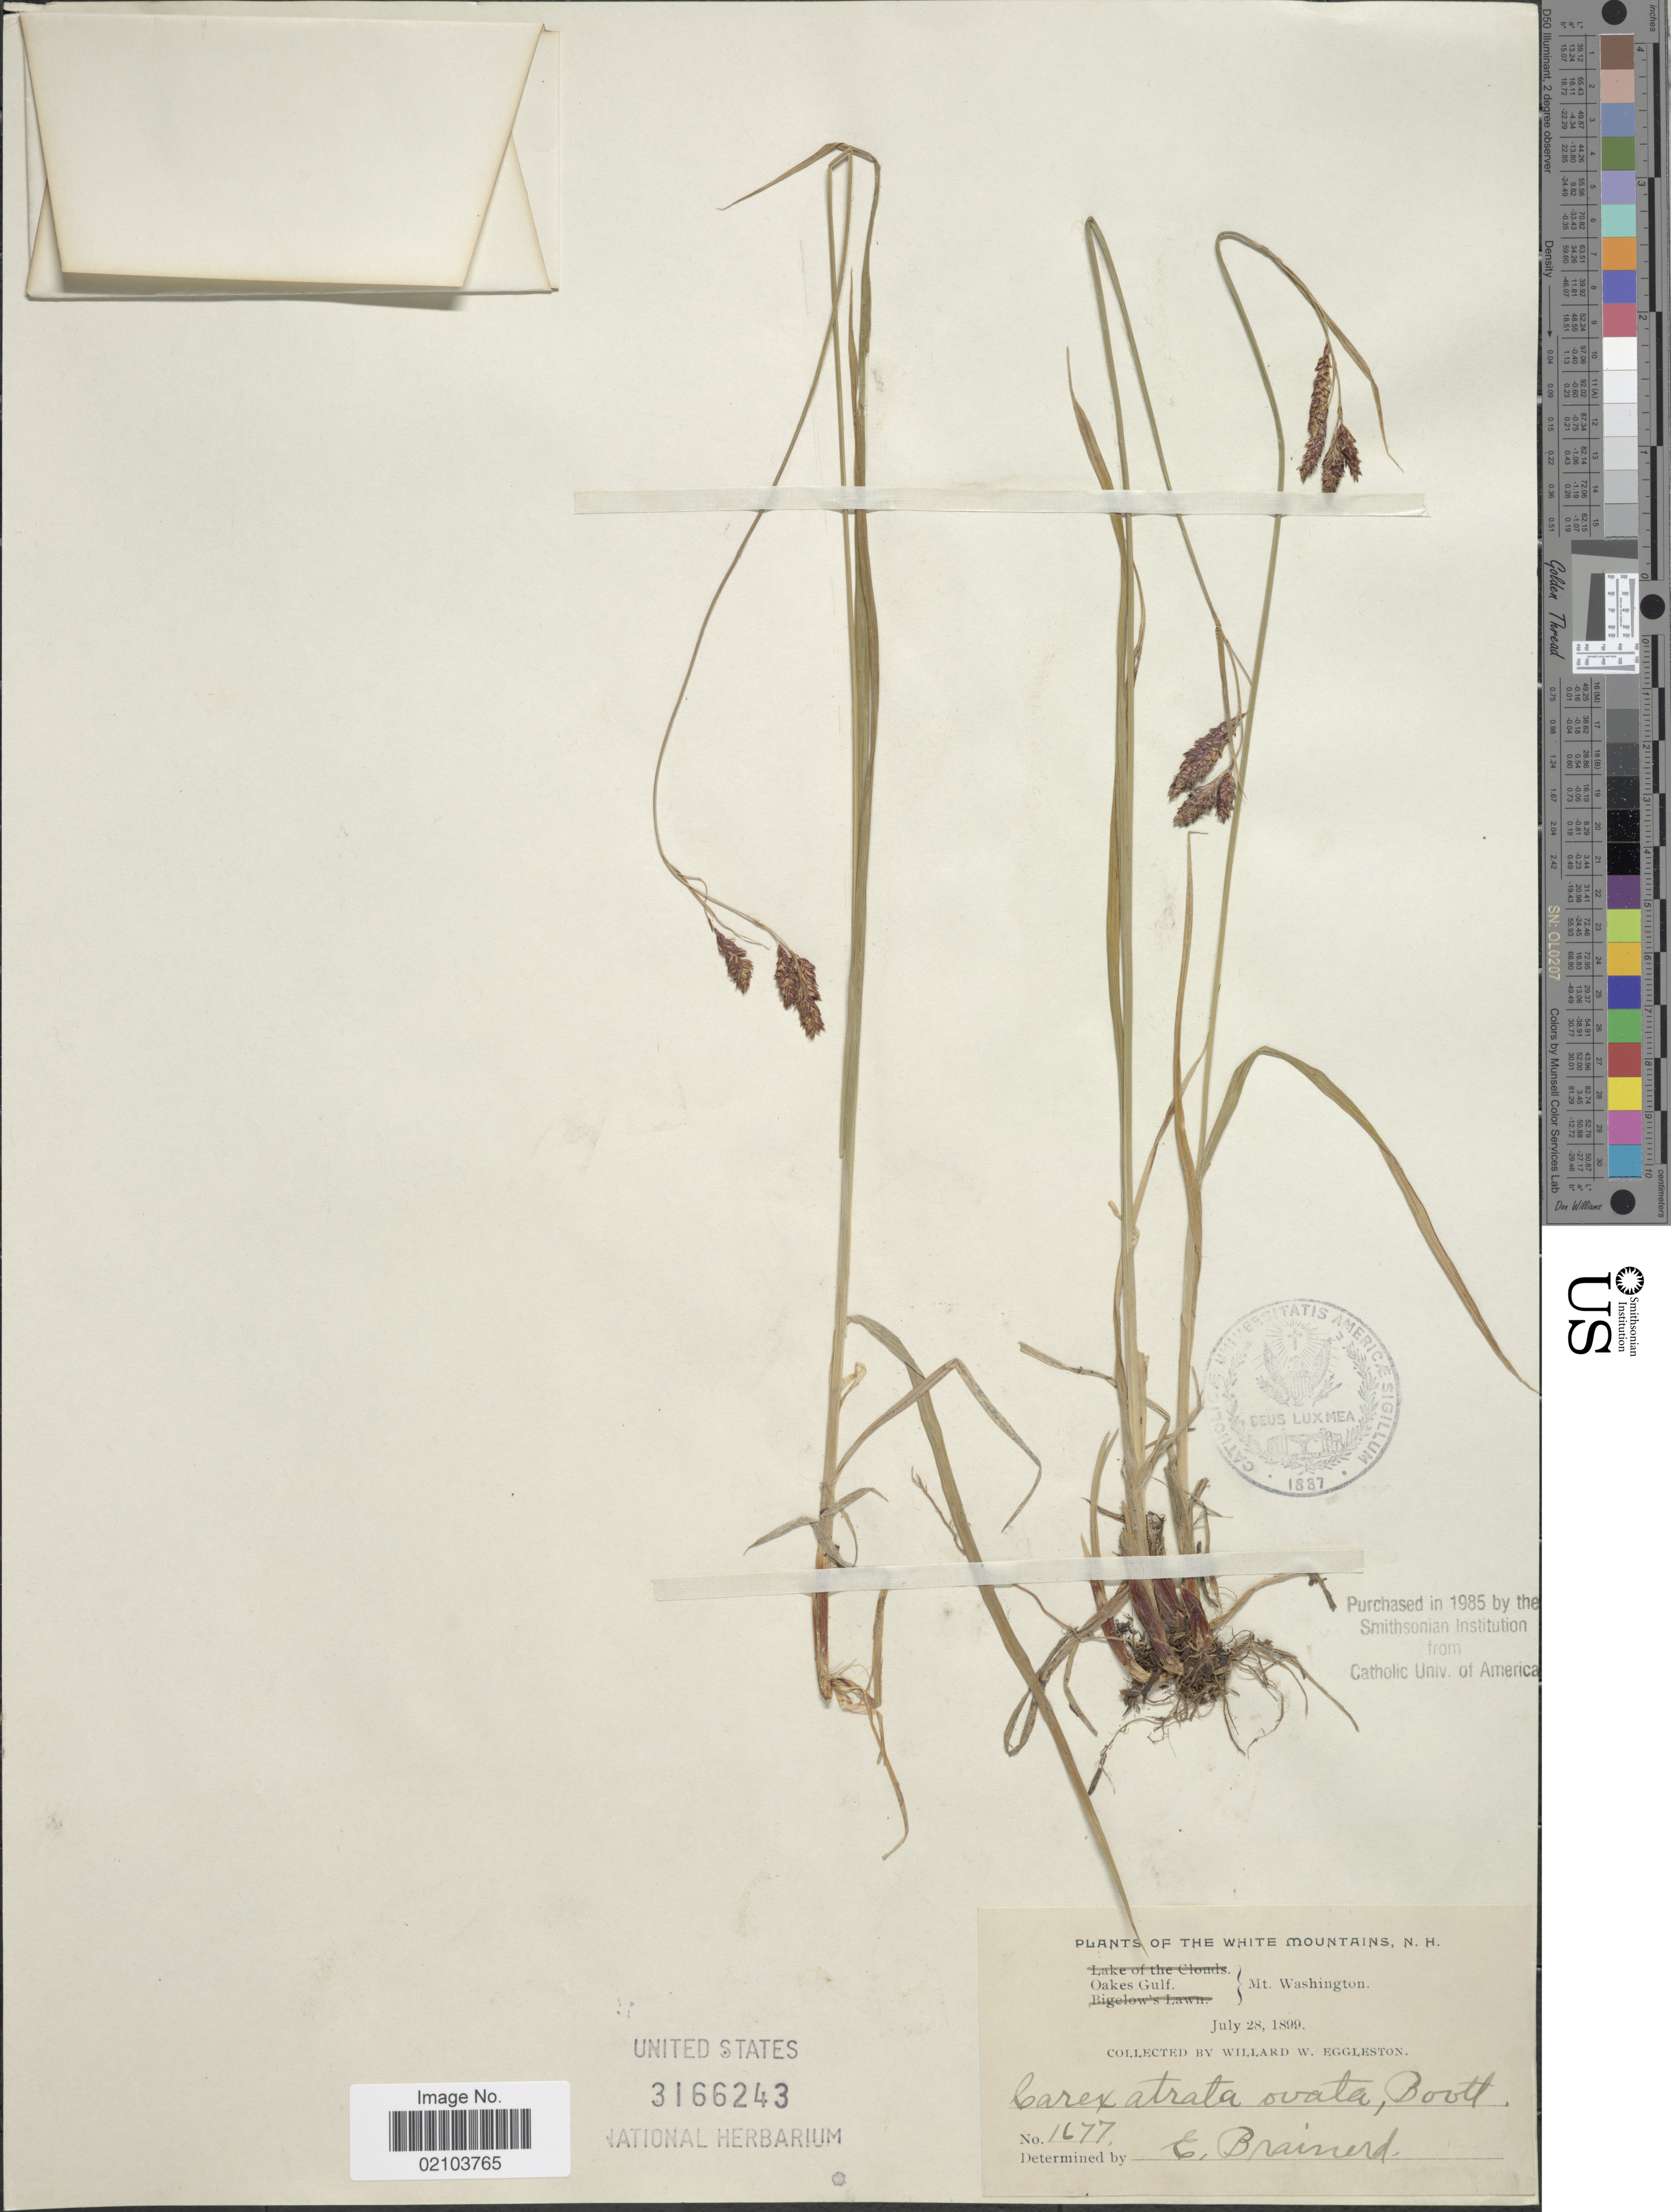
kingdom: Plantae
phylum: Tracheophyta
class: Liliopsida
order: Poales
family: Cyperaceae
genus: Carex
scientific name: Carex atrata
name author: L.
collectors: W. W. Eggleston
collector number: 1677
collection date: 1899-07-28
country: United States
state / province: New Hampshire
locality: White Mountains. Oakes Gulf. Mt. Washington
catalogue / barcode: US 3166243